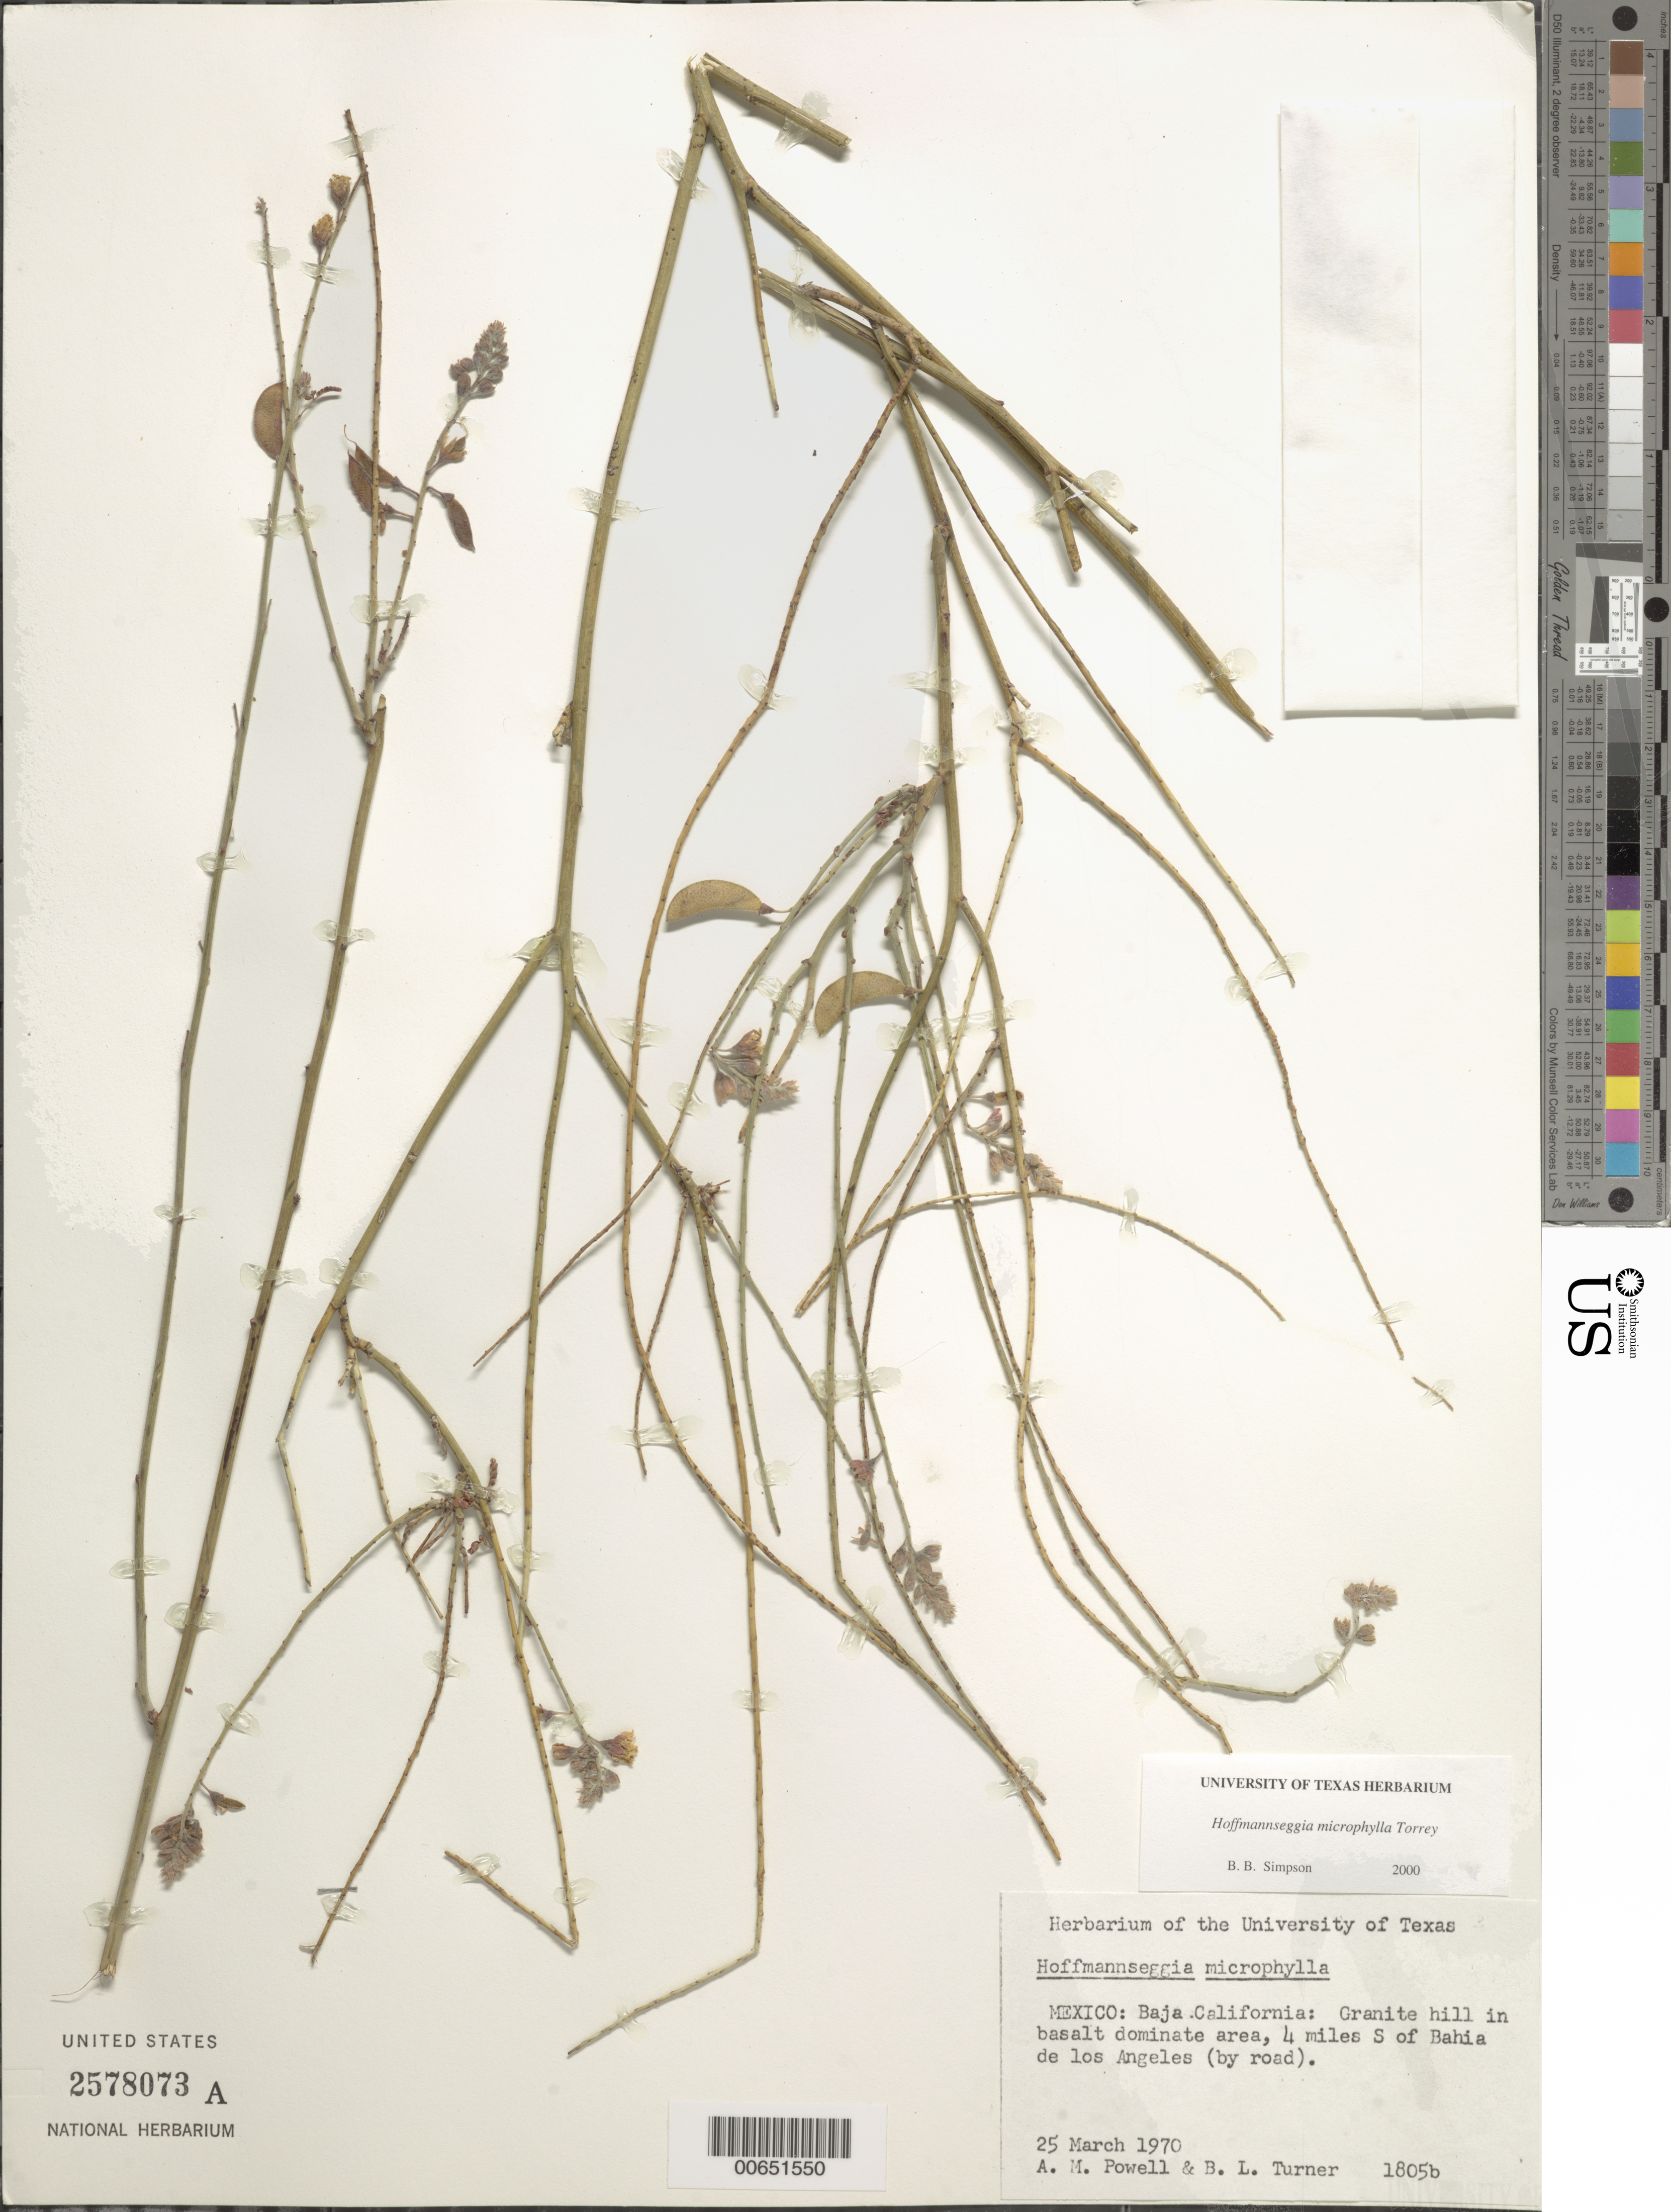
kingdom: Plantae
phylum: Tracheophyta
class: Magnoliopsida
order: Fabales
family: Fabaceae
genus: Hoffmannseggia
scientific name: Hoffmannseggia microphylla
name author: Torr.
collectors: A. M. Powell & B. L. Turner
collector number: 1805b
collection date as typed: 25 Mar 1970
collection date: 1970-03-25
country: Mexico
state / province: Baja California Norte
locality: S of Bahia de Los Angeles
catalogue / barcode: US 2578073A